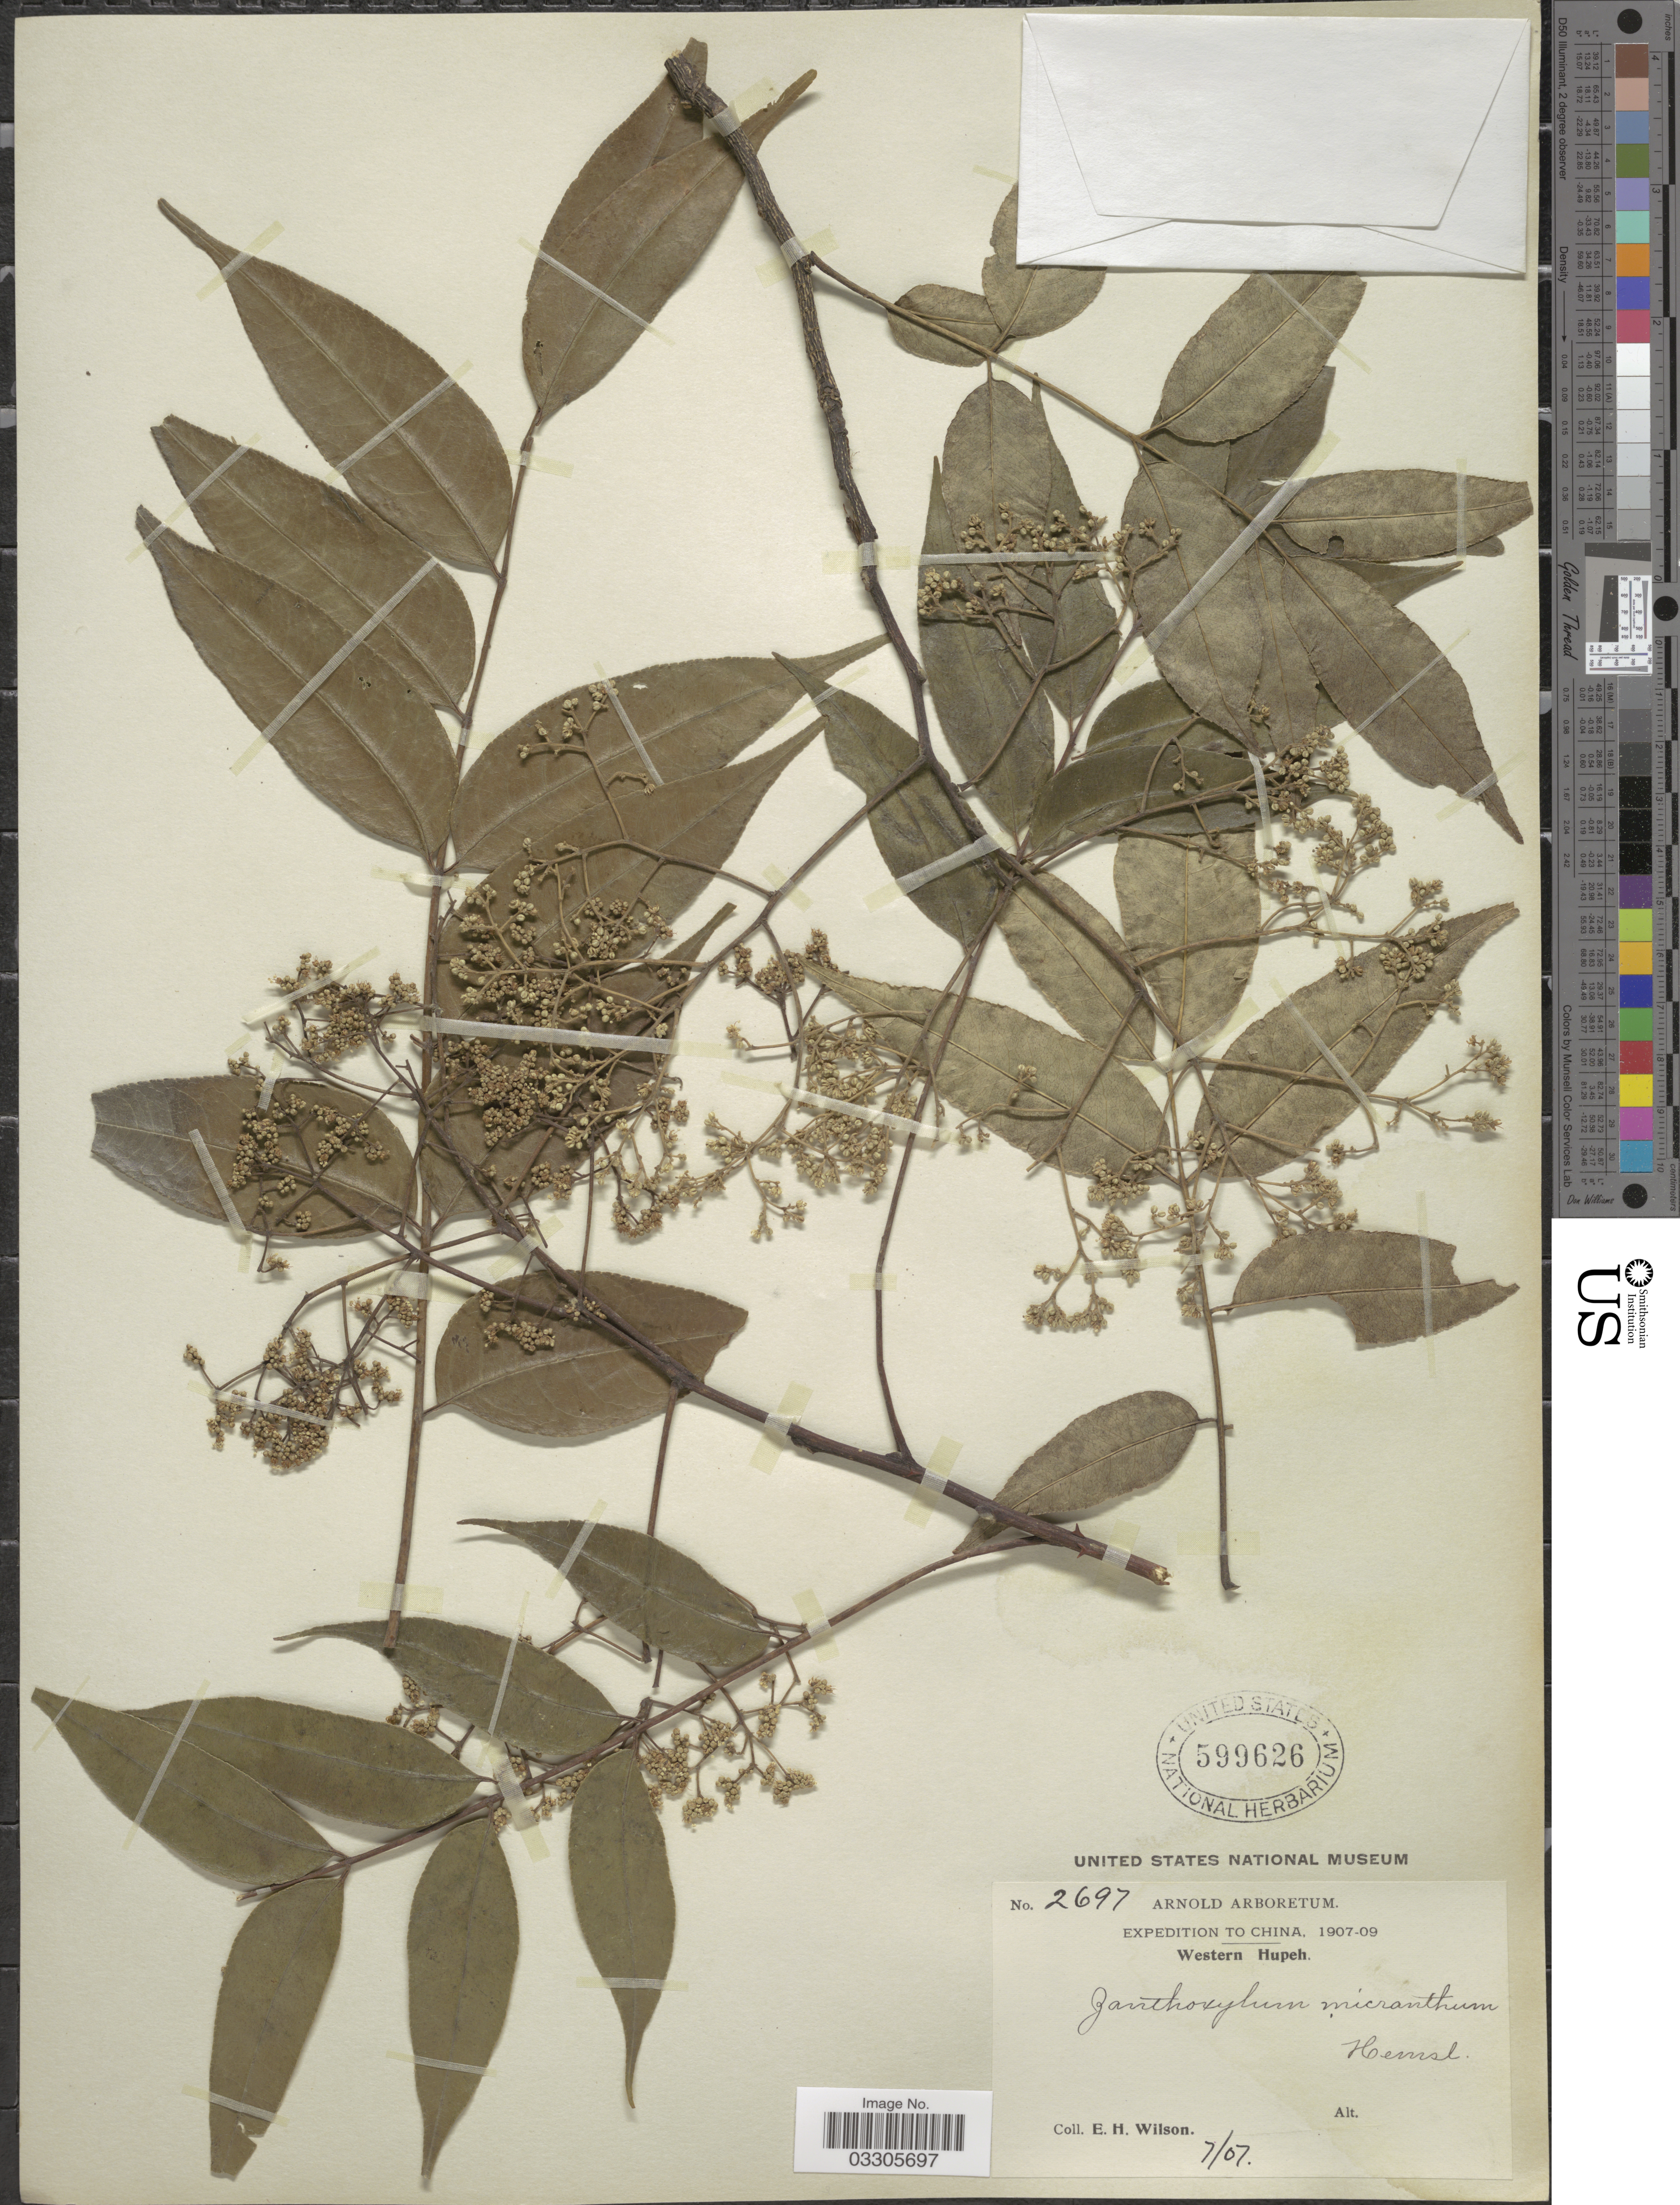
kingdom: Plantae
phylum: Tracheophyta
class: Magnoliopsida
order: Sapindales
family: Rutaceae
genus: Zanthoxylum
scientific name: Zanthoxylum micranthum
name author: Hemsl.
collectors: E. Wilson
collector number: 2697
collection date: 1907-07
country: China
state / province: Hubei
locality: Western Hupeh.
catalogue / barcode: US 599626